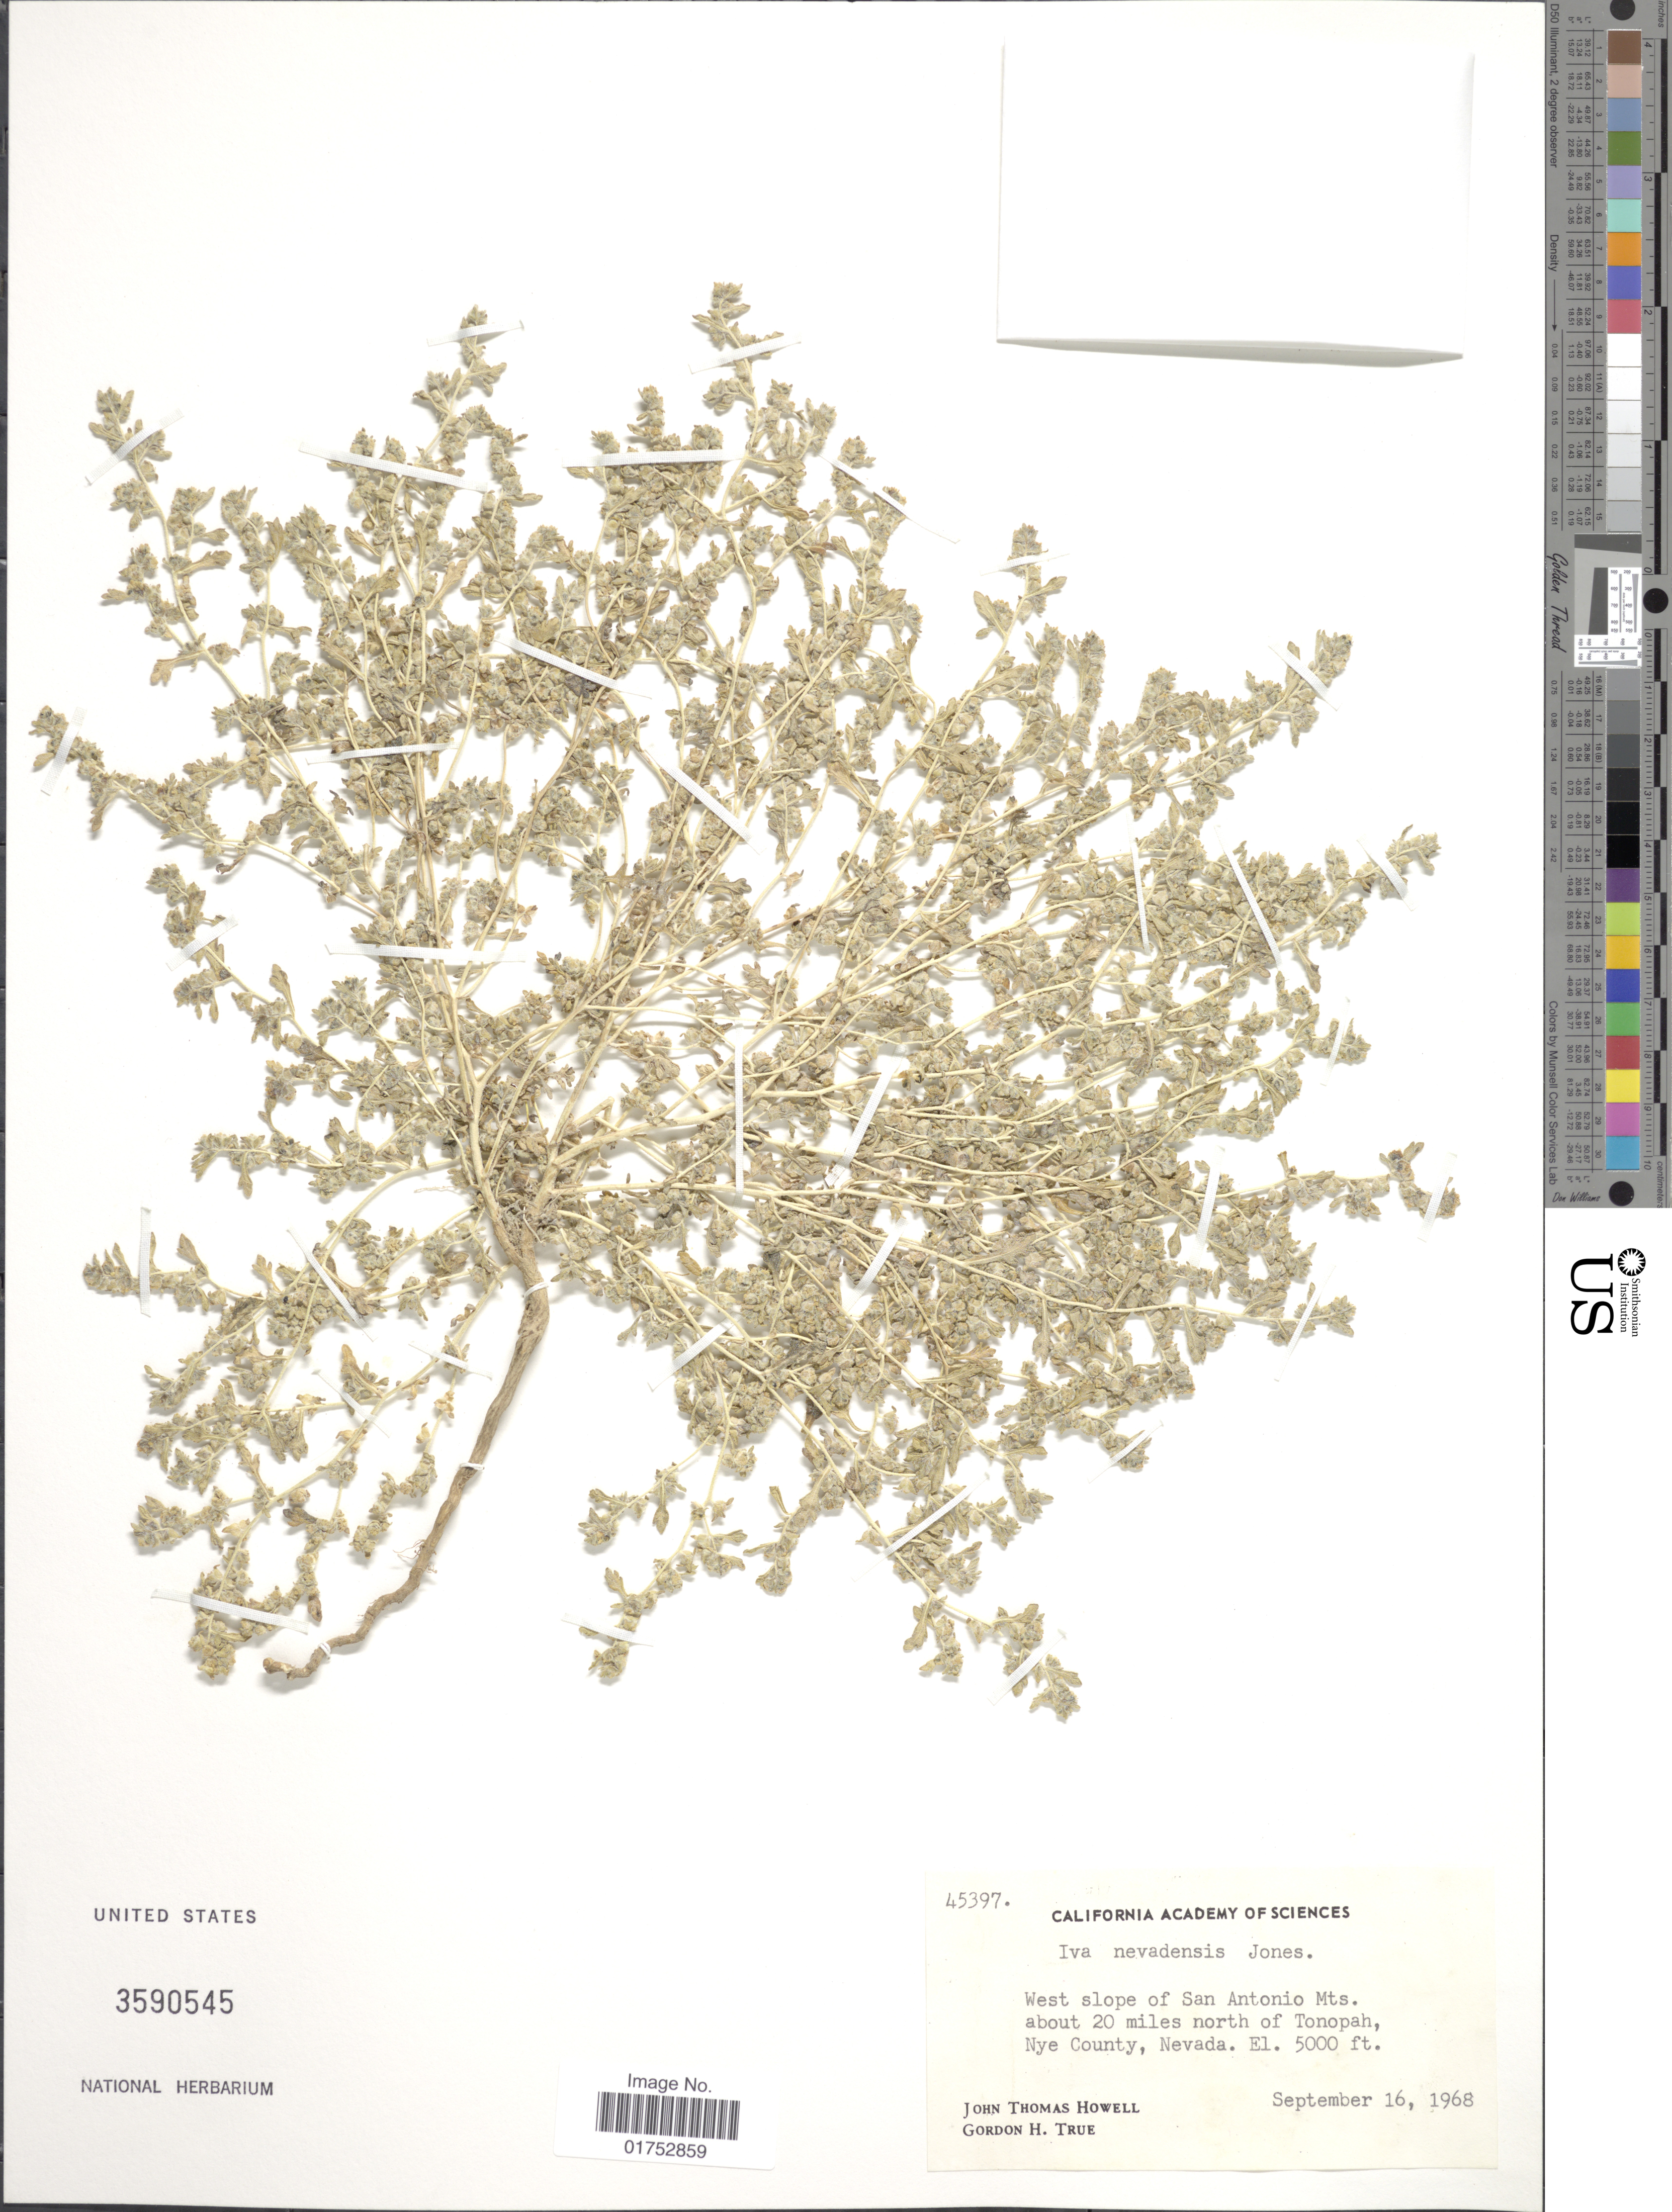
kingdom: Plantae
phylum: Tracheophyta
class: Magnoliopsida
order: Asterales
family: Asteraceae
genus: Iva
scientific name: Iva nevadensis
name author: M.E. Jones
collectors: J. T. Howell & G. H. True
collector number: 45397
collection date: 1968-09-16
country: United States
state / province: Nevada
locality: West slope of San Antonio Mts, about 20 miles north of Tonopah, Nye County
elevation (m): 1524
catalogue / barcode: US 3590545